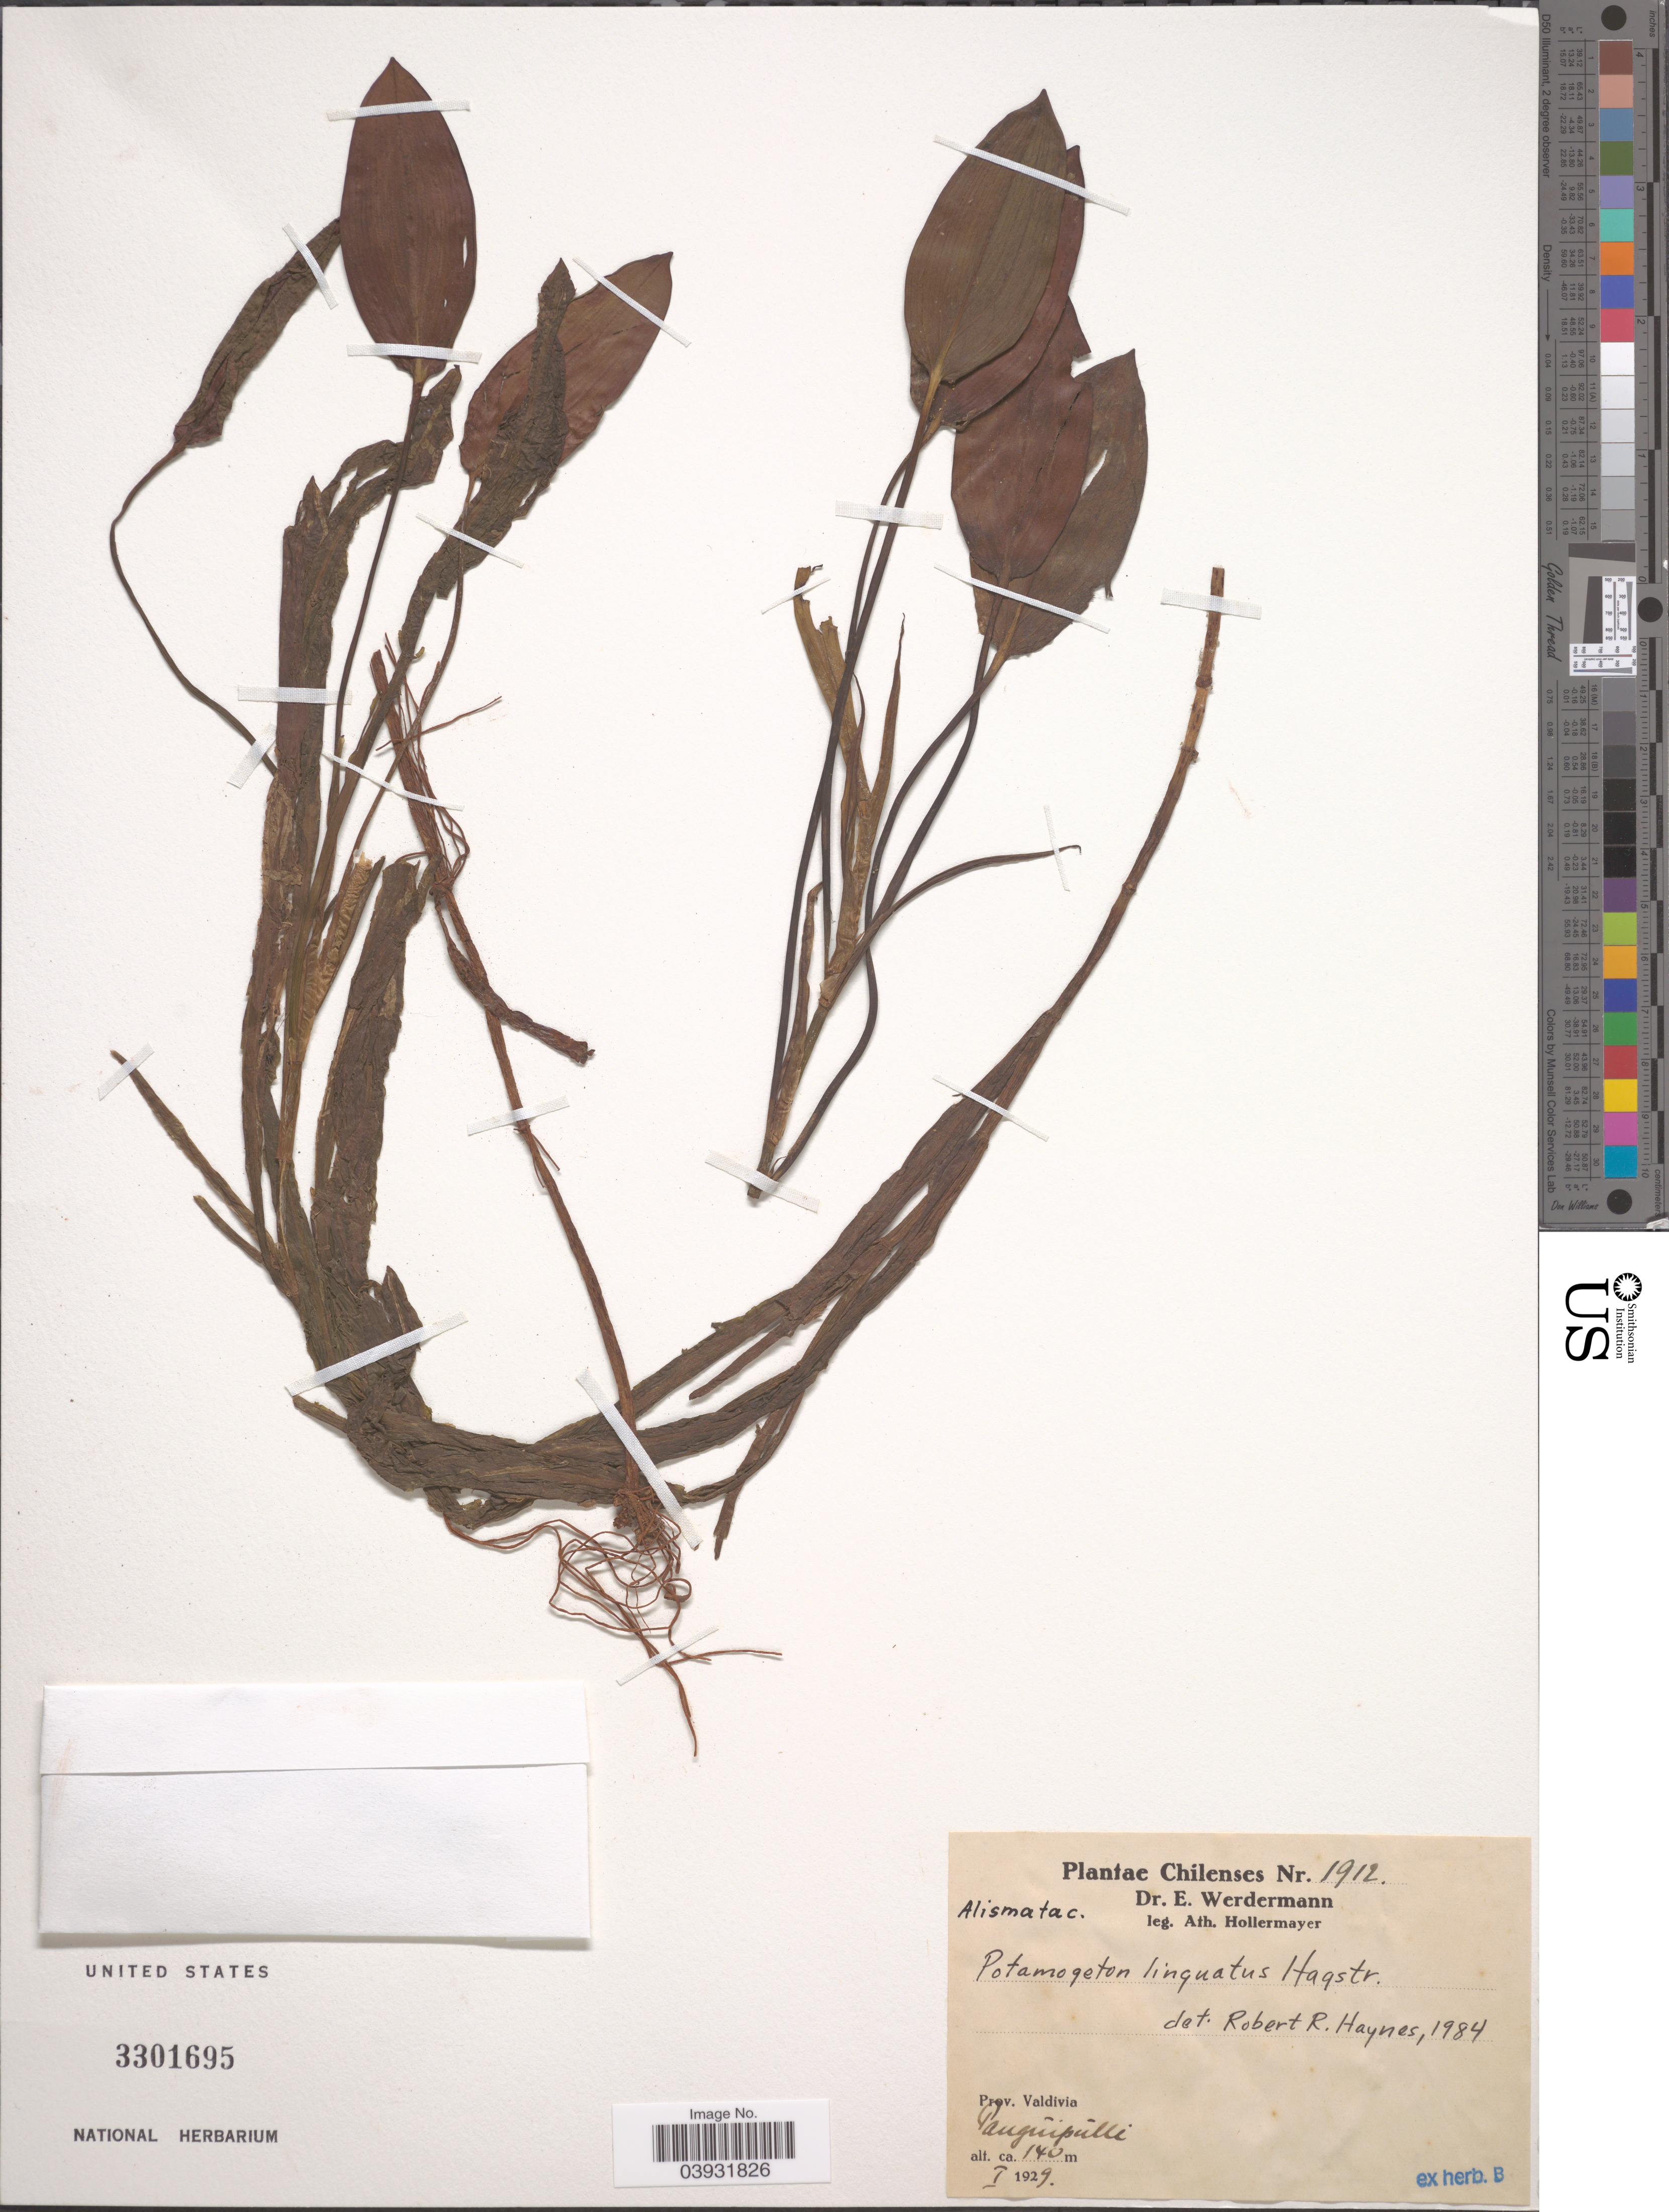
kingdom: Plantae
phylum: Tracheophyta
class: Liliopsida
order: Alismatales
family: Potamogetonaceae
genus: Potamogeton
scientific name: Potamogeton linguatus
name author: Hagstr.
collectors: A. Hollermayer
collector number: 1912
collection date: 1929-01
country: Chile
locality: Prov. Valdivia. Panguipulli.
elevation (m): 140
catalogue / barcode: US 3301695